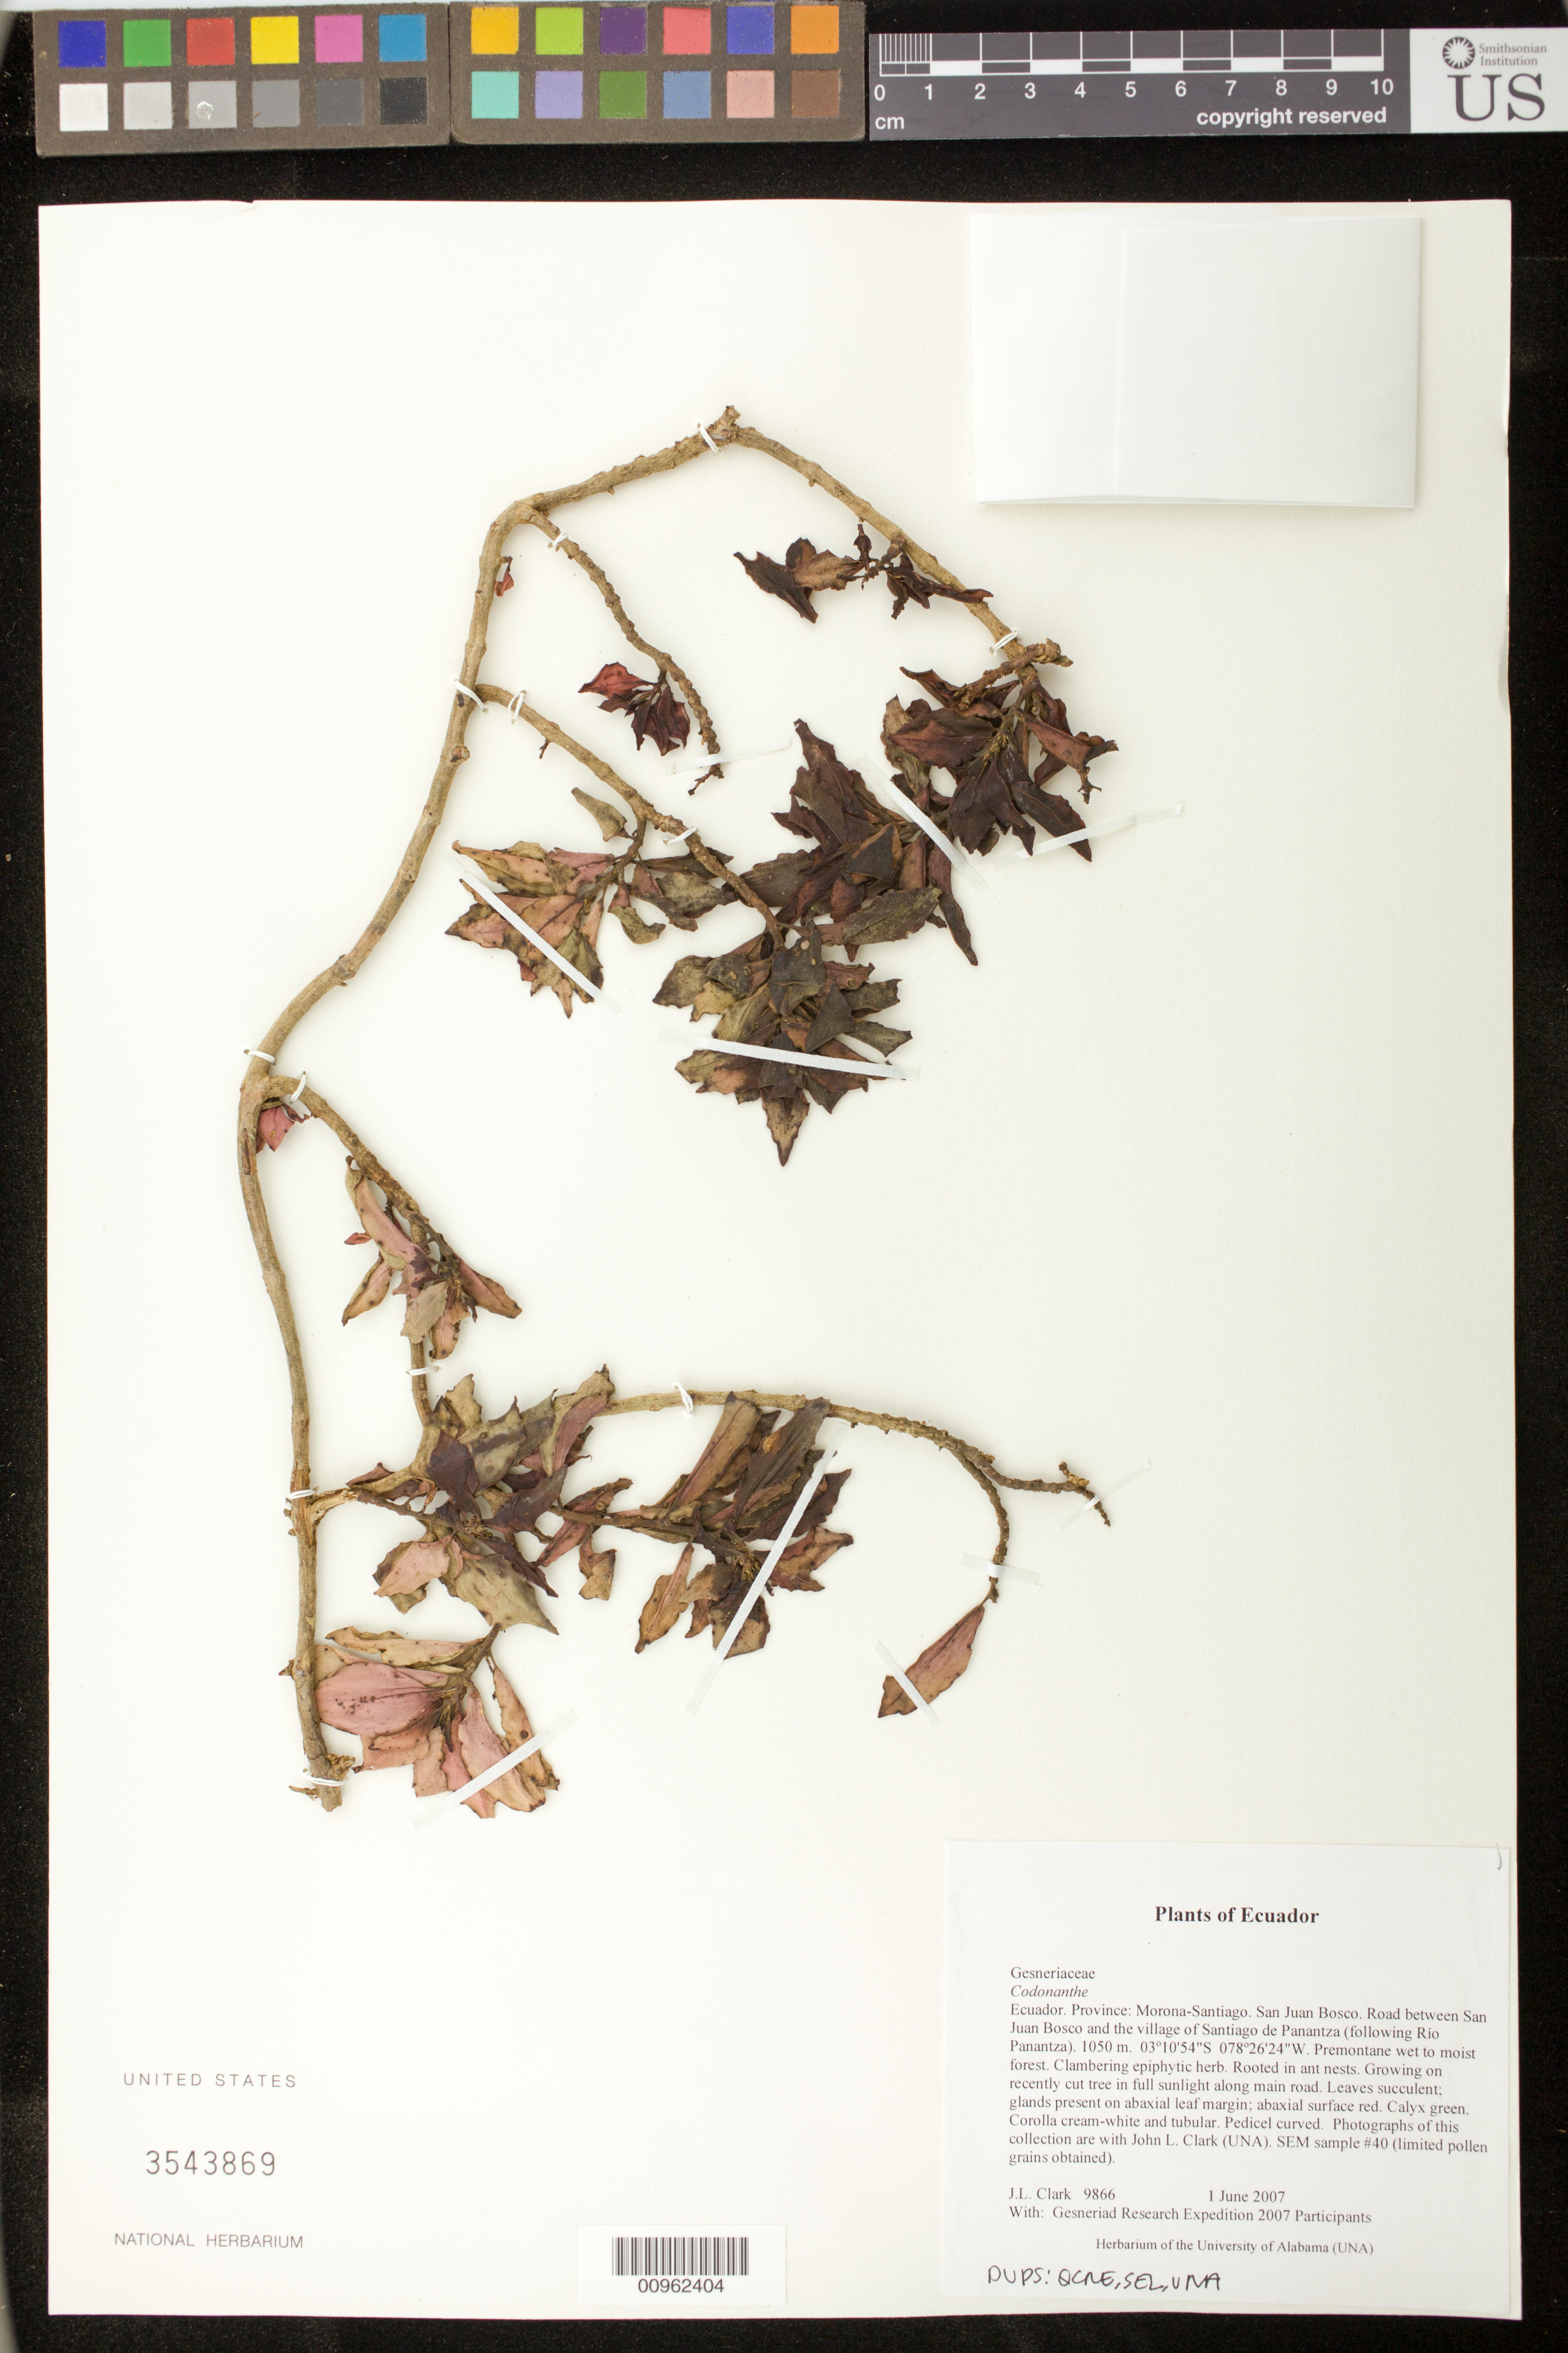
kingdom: Plantae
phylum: Tracheophyta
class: Magnoliopsida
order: Lamiales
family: Gesneriaceae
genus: Codonanthe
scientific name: Codonanthe sp.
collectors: J. L. Clark & Gesneriad Research Expedition 2007 Participants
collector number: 9866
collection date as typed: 01 Jun 2007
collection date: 2007-06-01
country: Ecuador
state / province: Morona-Santiago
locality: San Juan Bosco. Road between San Juan Bosco and the village of Santiago de Panantza (following Río Panantza)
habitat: Premontane wet to moist forest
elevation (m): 1050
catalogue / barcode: US 3543869